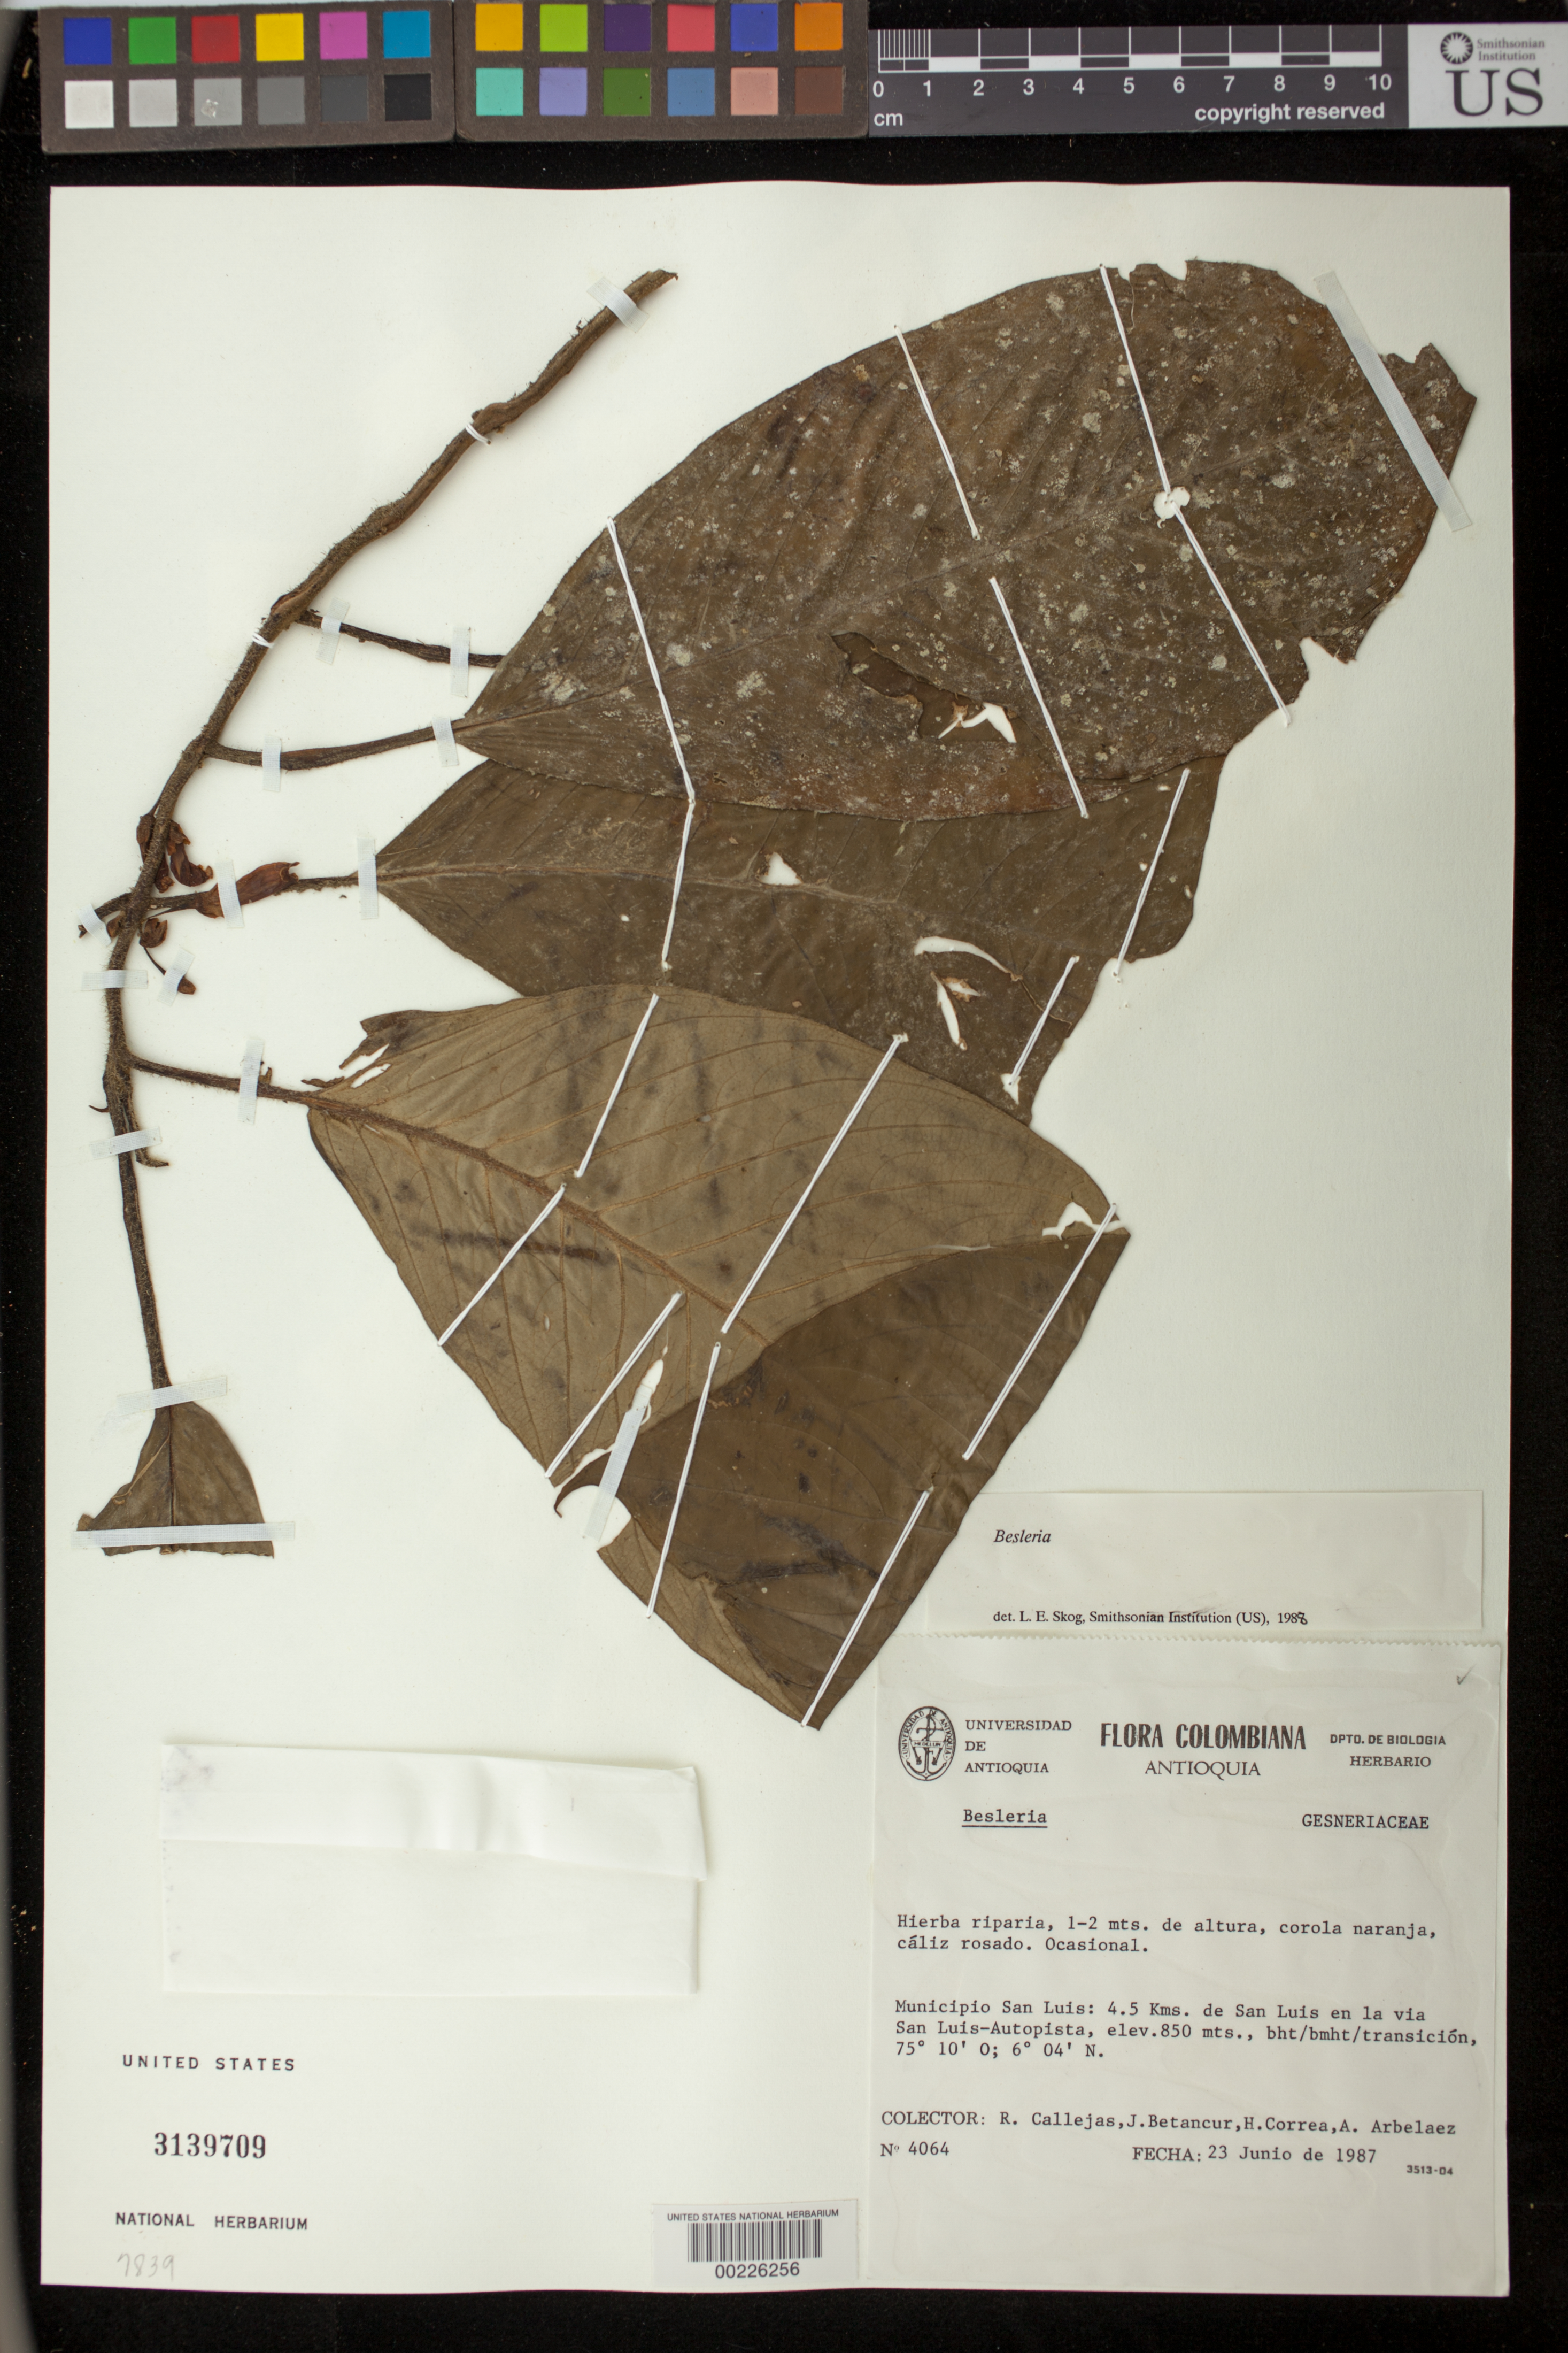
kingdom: Plantae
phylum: Tracheophyta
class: Magnoliopsida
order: Lamiales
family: Gesneriaceae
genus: Besleria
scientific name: Besleria sp.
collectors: R. Callejas & et al.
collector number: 4064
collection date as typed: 23 Jun 1987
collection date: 1987-06-23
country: Colombia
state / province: Antioquia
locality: Mun. of San Luis, 4.5 km from San Luis on San Luis-Autopista road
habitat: Bht/bmht/transition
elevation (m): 850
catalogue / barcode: US 3139709